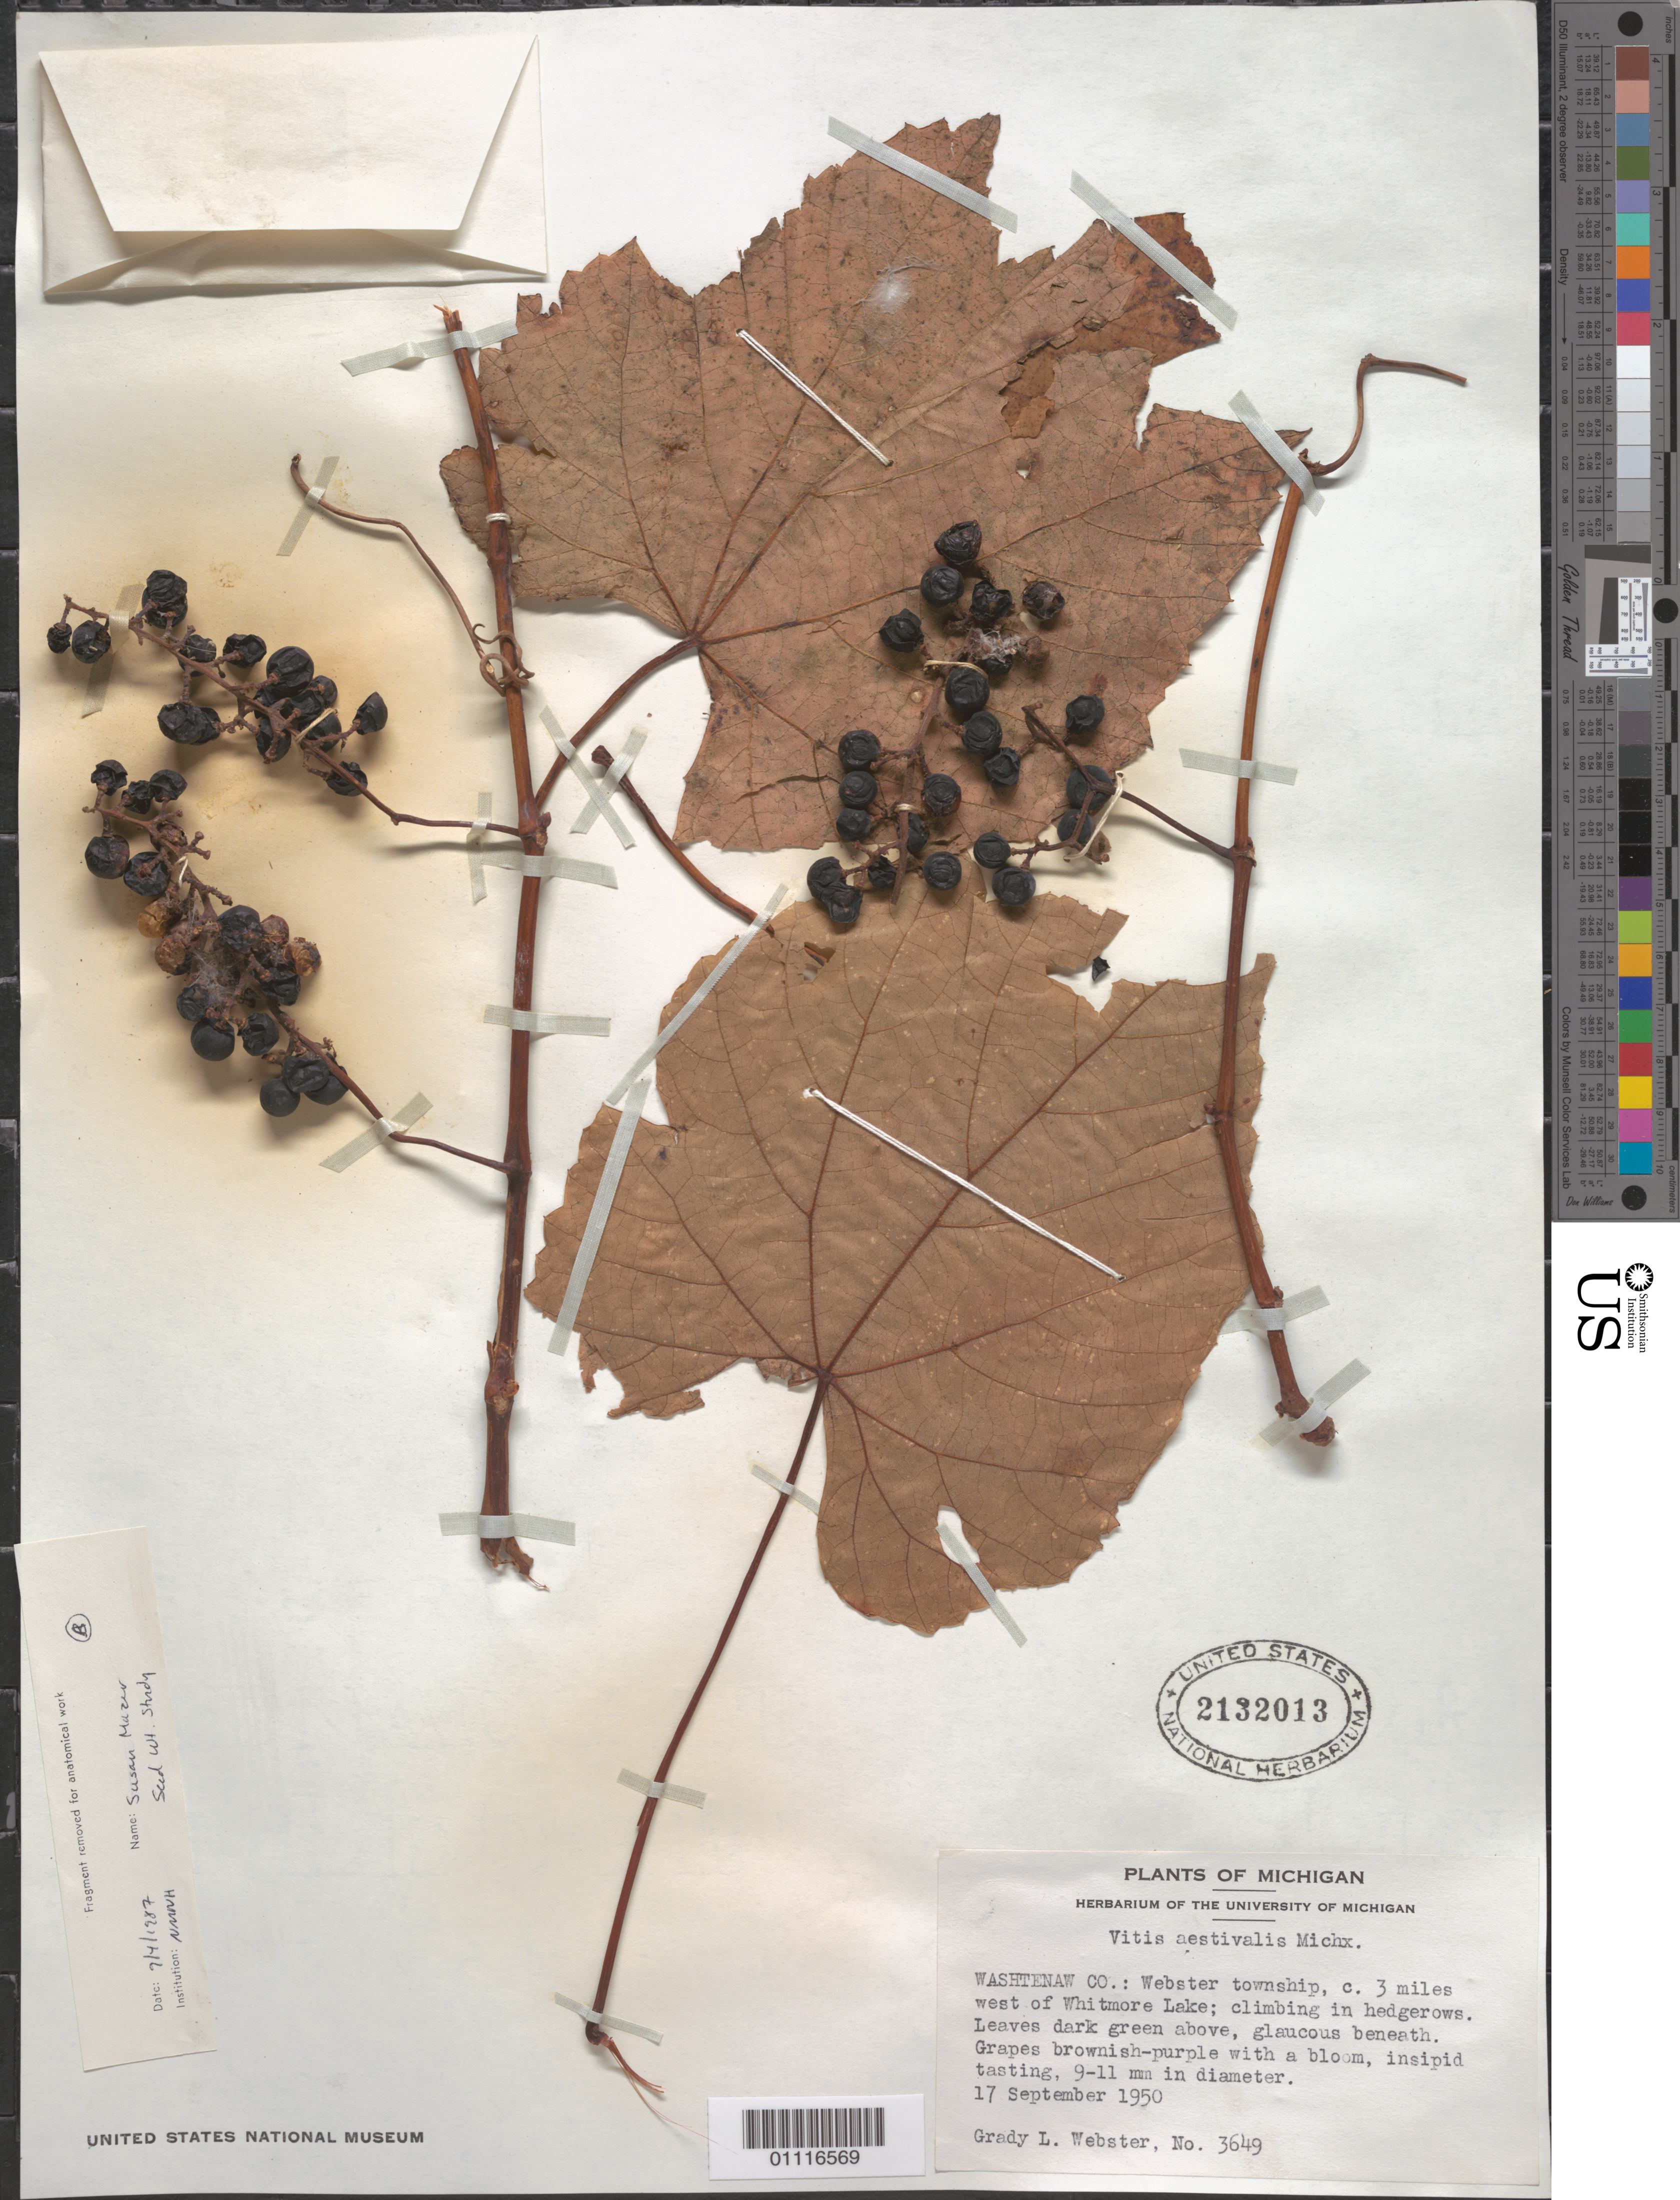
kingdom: Plantae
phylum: Tracheophyta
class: Magnoliopsida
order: Vitales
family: Vitaceae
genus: Vitis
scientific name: Vitis aestivalis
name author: Michx.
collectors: G. L. Webster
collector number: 3649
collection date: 1950-09-17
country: United States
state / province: Michigan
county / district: Washtenaw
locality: Webster township, c. 3 miles west of Whitmore Lake; climbing in hedgerows.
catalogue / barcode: US 2132013